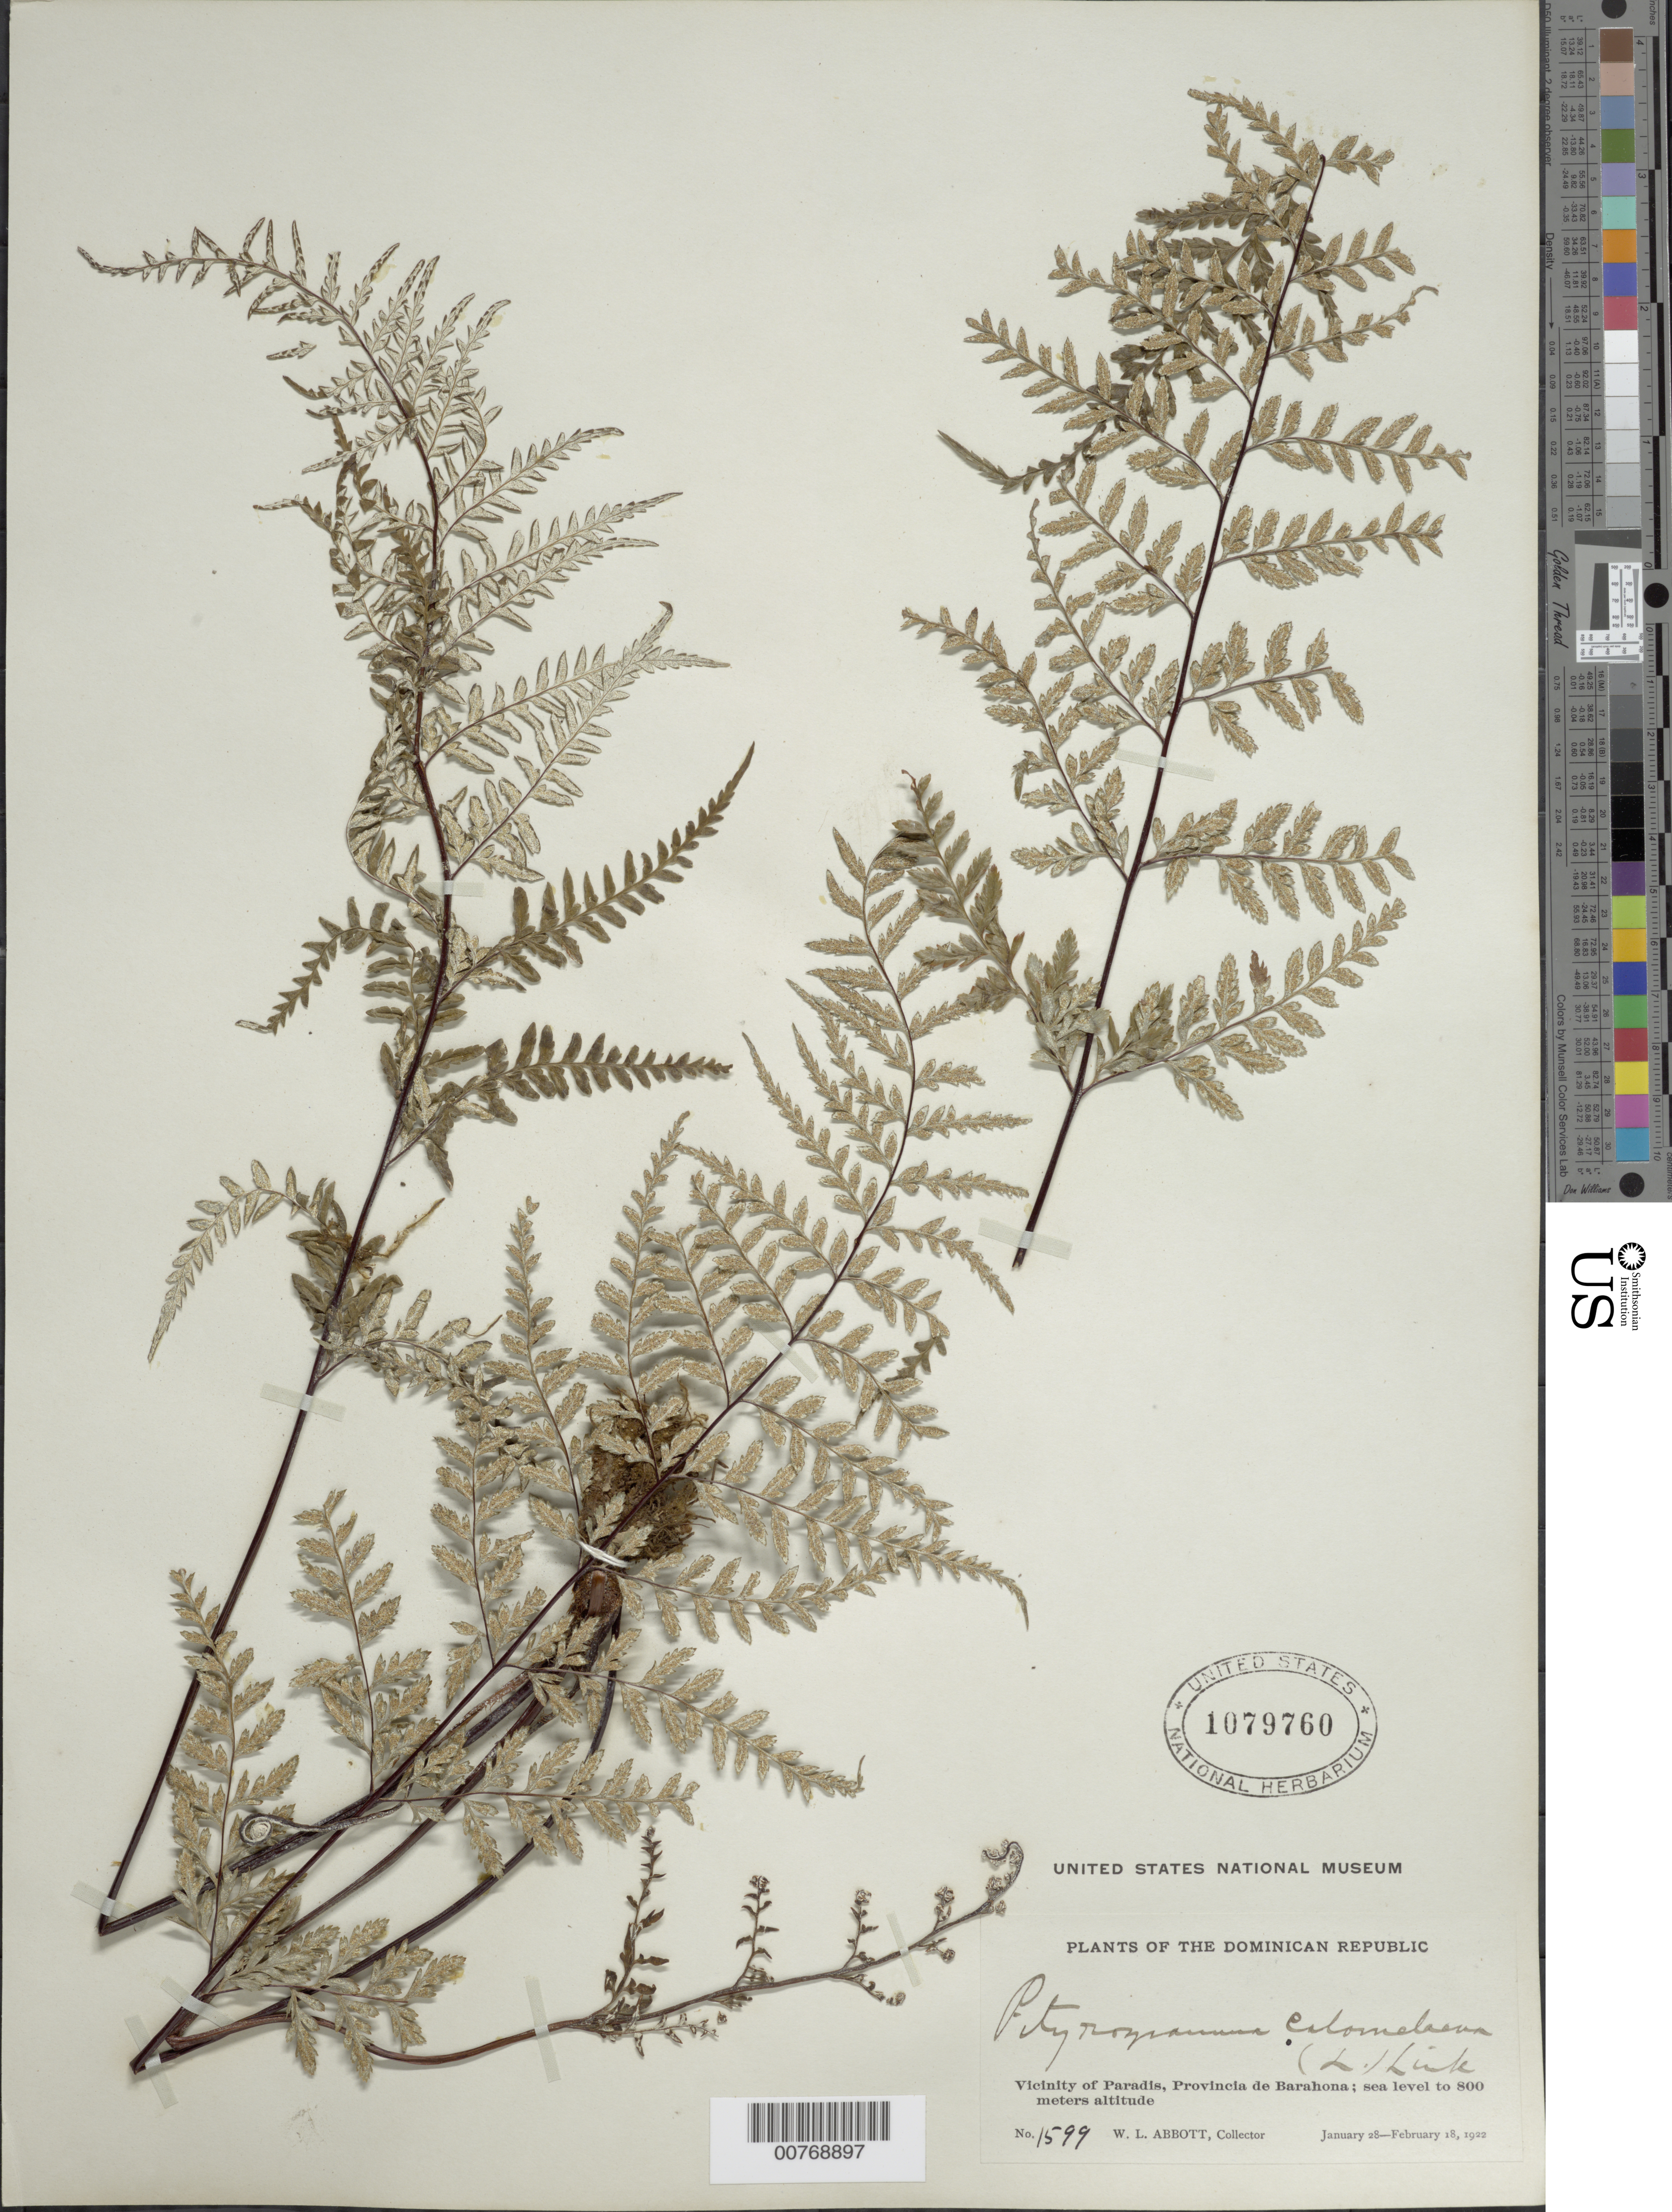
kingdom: Plantae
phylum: Tracheophyta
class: Polypodiopsida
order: Polypodiales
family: Pteridaceae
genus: Pityrogramma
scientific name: Pityrogramma calomelanos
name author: (L.) Link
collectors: W. L. Abbott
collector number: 1599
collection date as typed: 28 Feb 1922 18 Feb 1922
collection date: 1922-02-18/1922-02-28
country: Dominican Republic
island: Hispaniola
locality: Vicinity of Paradis, Provincia de Barahona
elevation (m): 0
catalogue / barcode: US 1079760